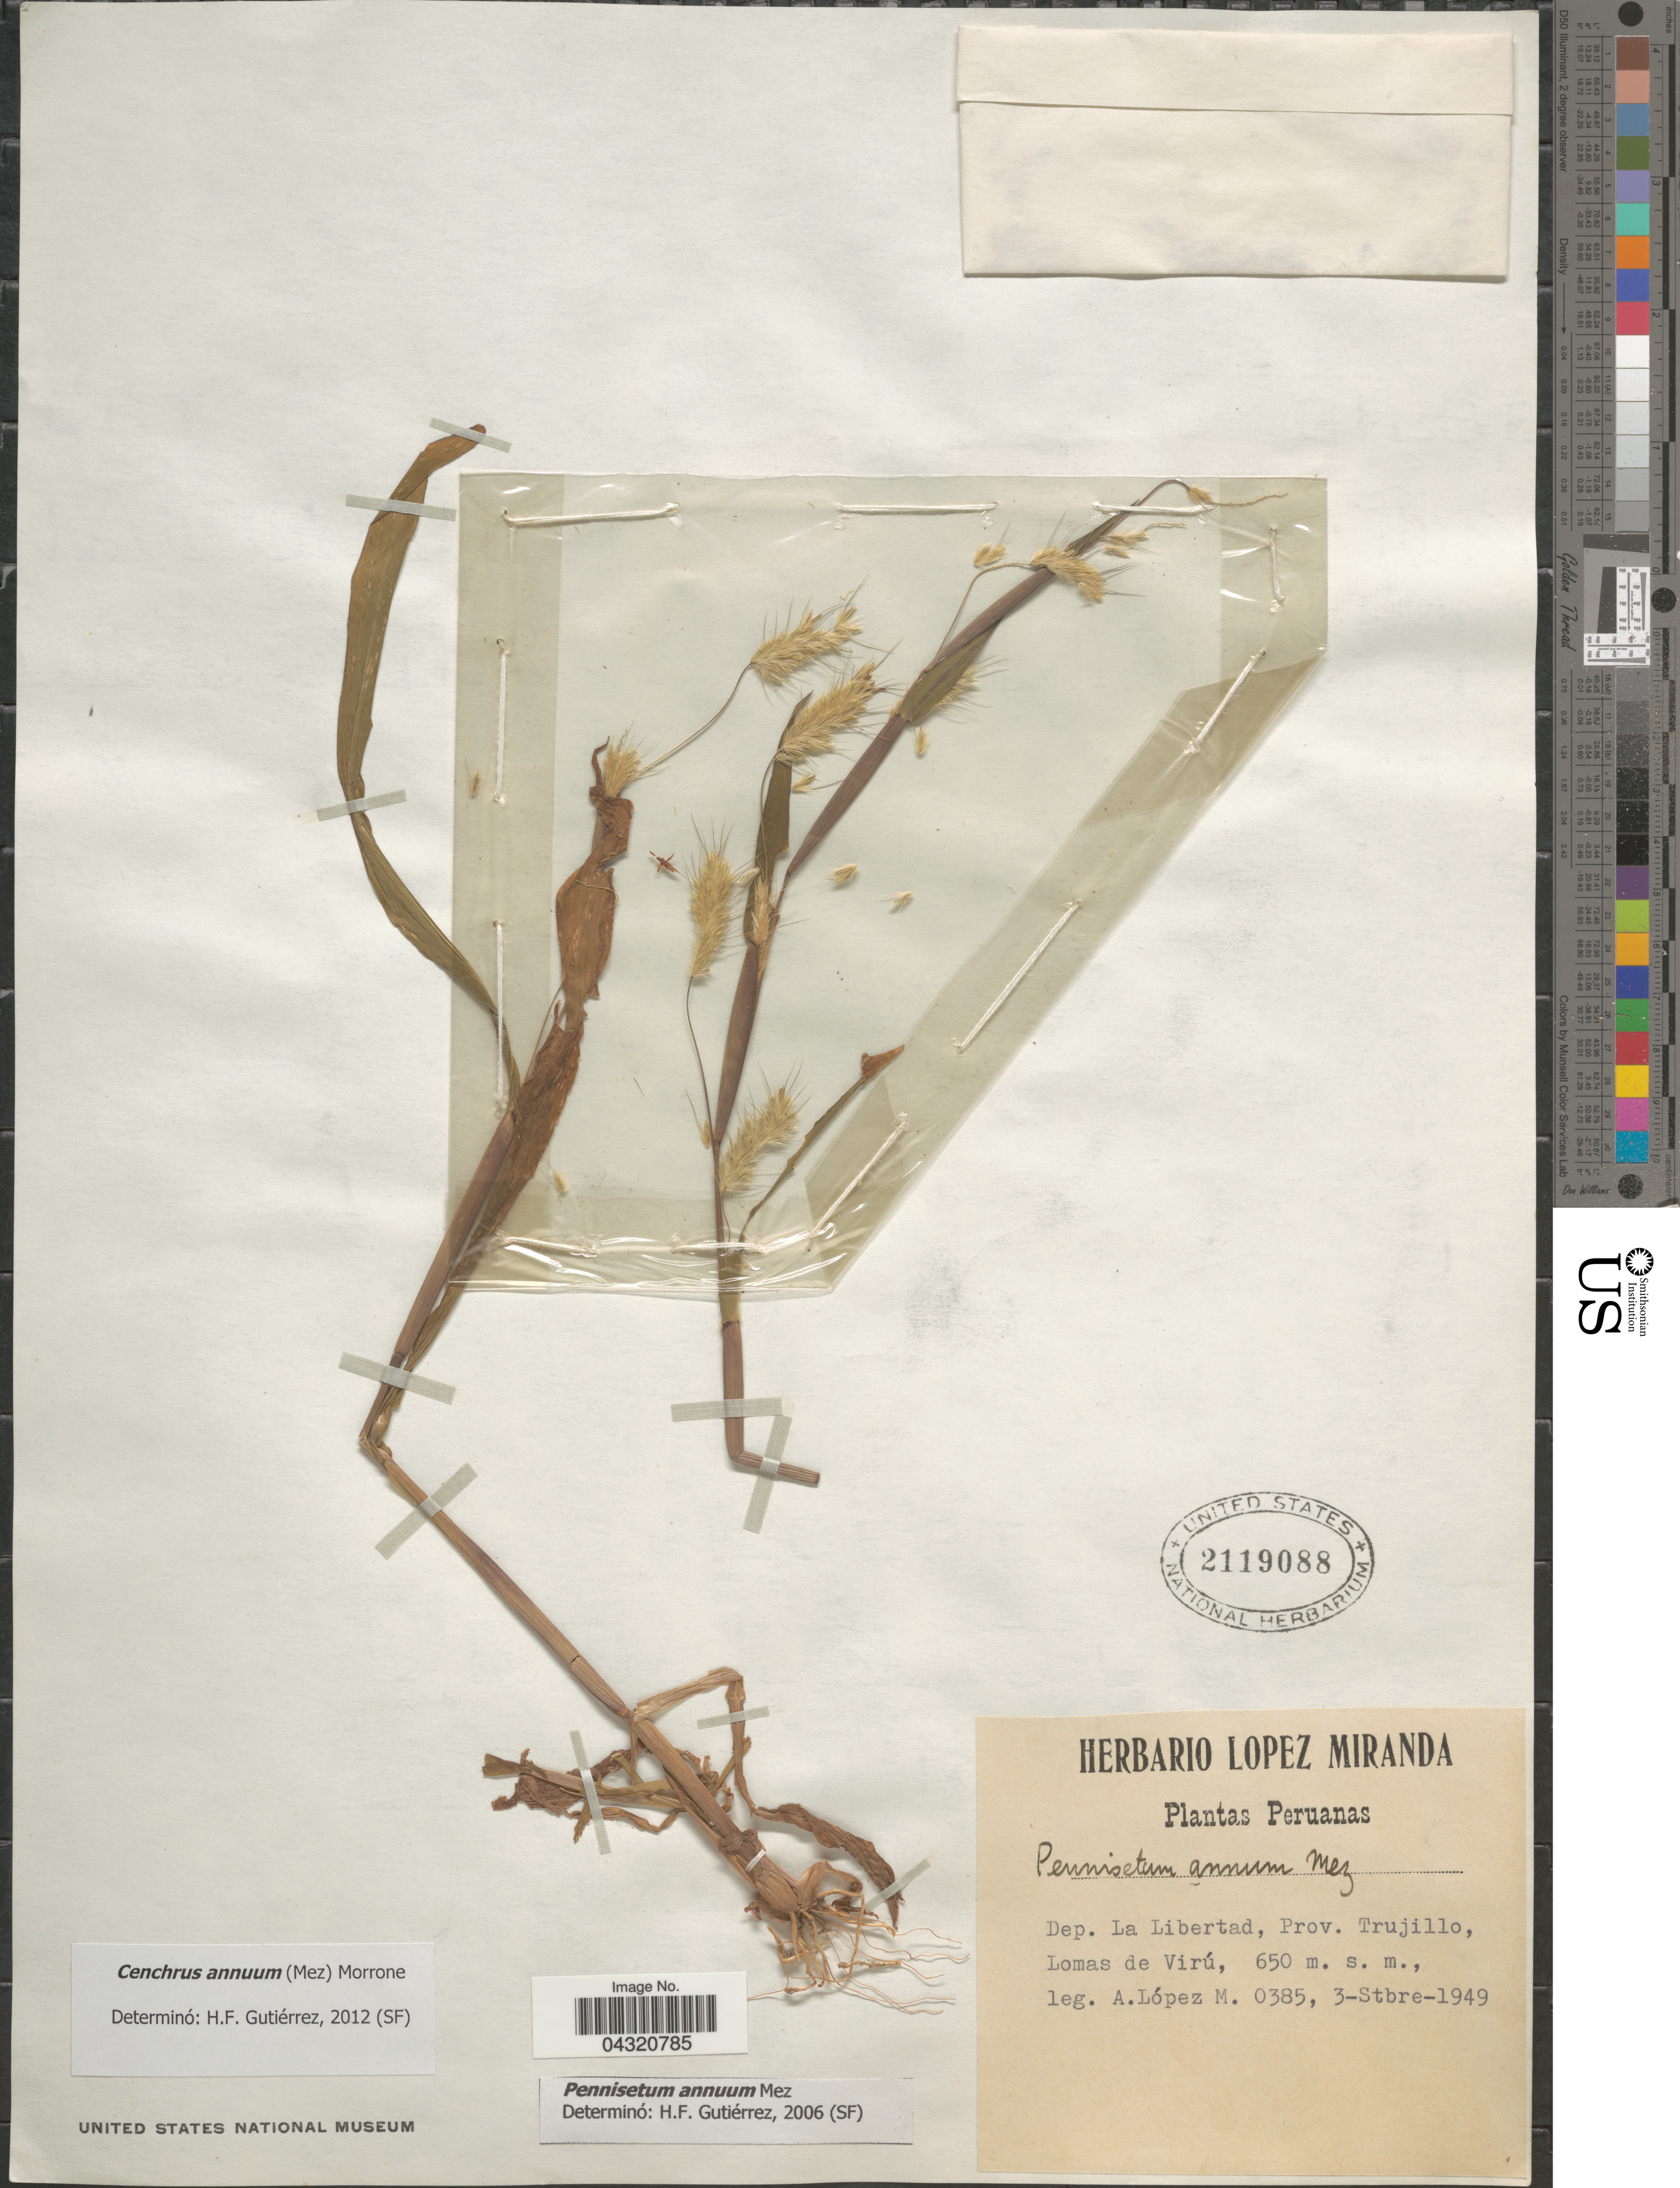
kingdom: Plantae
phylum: Tracheophyta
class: Liliopsida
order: Poales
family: Poaceae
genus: Cenchrus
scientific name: Cenchrus annuus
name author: (Mez) Morrone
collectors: A. López M.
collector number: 0385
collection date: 1949-09-03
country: Peru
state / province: La Libertad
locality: Dept. La Libertad, Prov. Trujillo, Lomas de Virú.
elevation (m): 650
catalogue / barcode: US 2119088